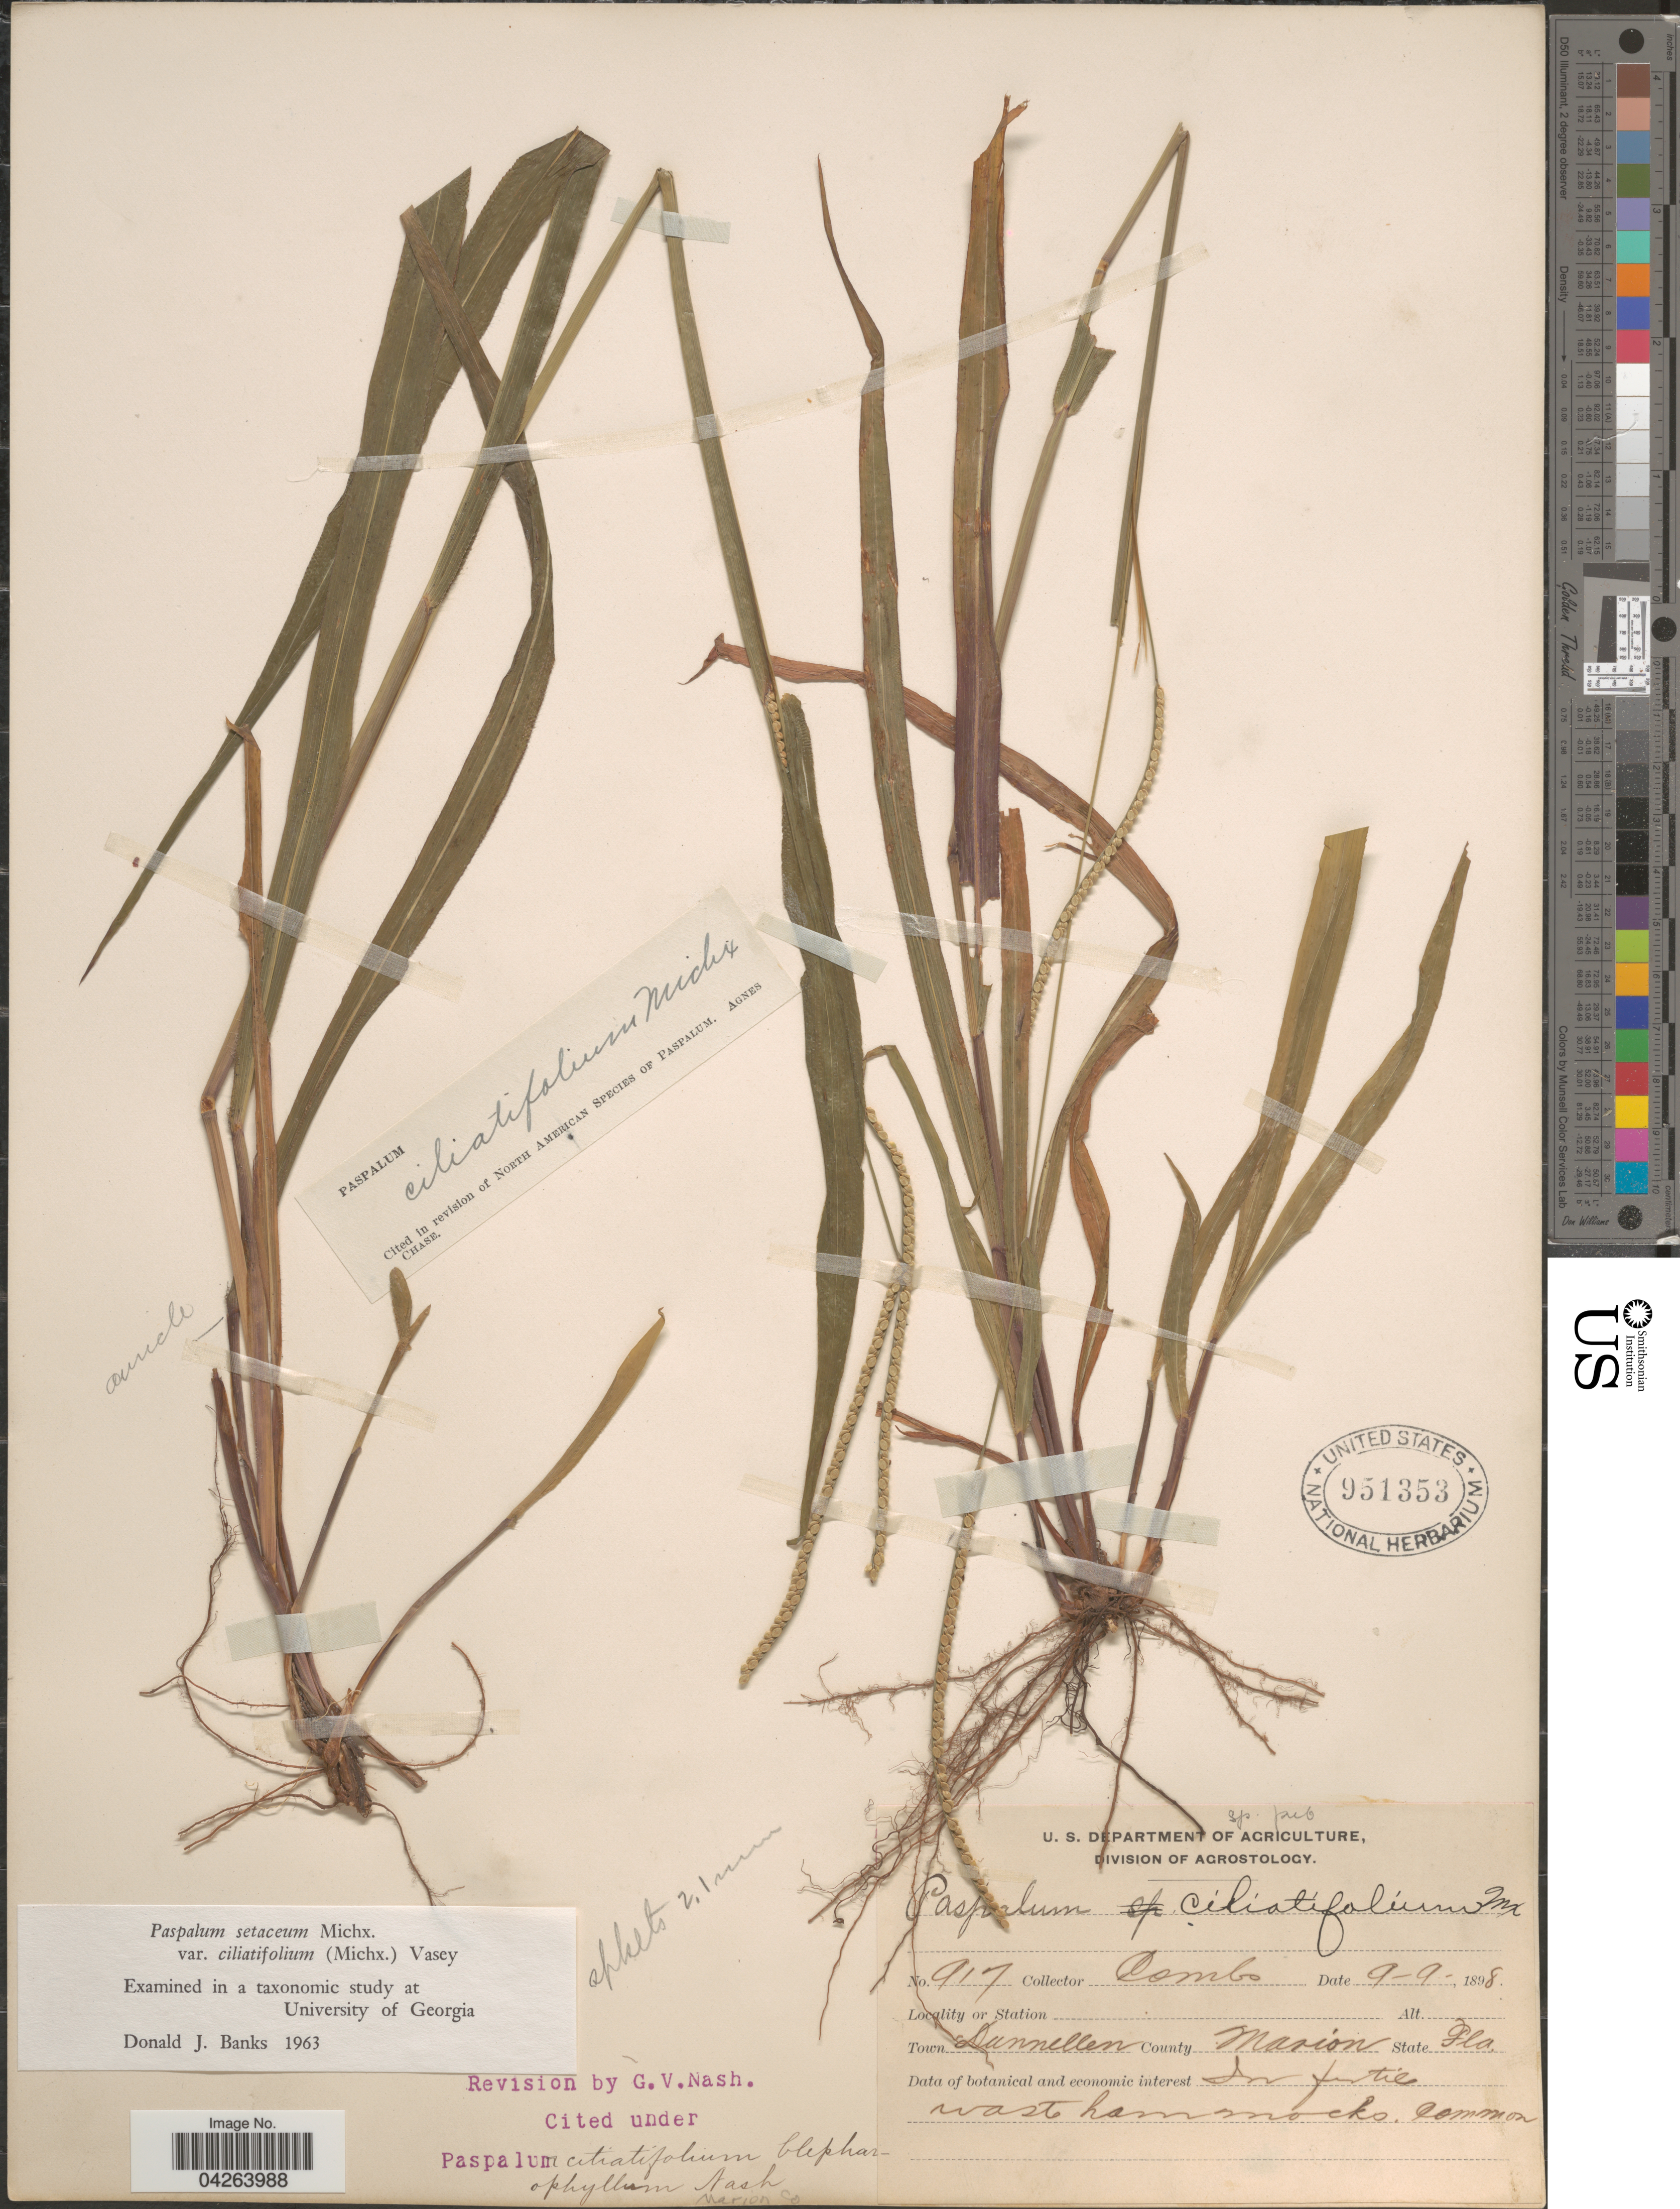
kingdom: Plantae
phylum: Tracheophyta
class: Liliopsida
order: Poales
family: Poaceae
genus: Paspalum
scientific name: Paspalum setaceum var. ciliatifolium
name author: (Michx.) Vasey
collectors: -. Combs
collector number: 917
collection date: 1898-09-09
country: United States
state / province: Florida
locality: Town Dunnellon. County Marion.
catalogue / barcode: US 951353